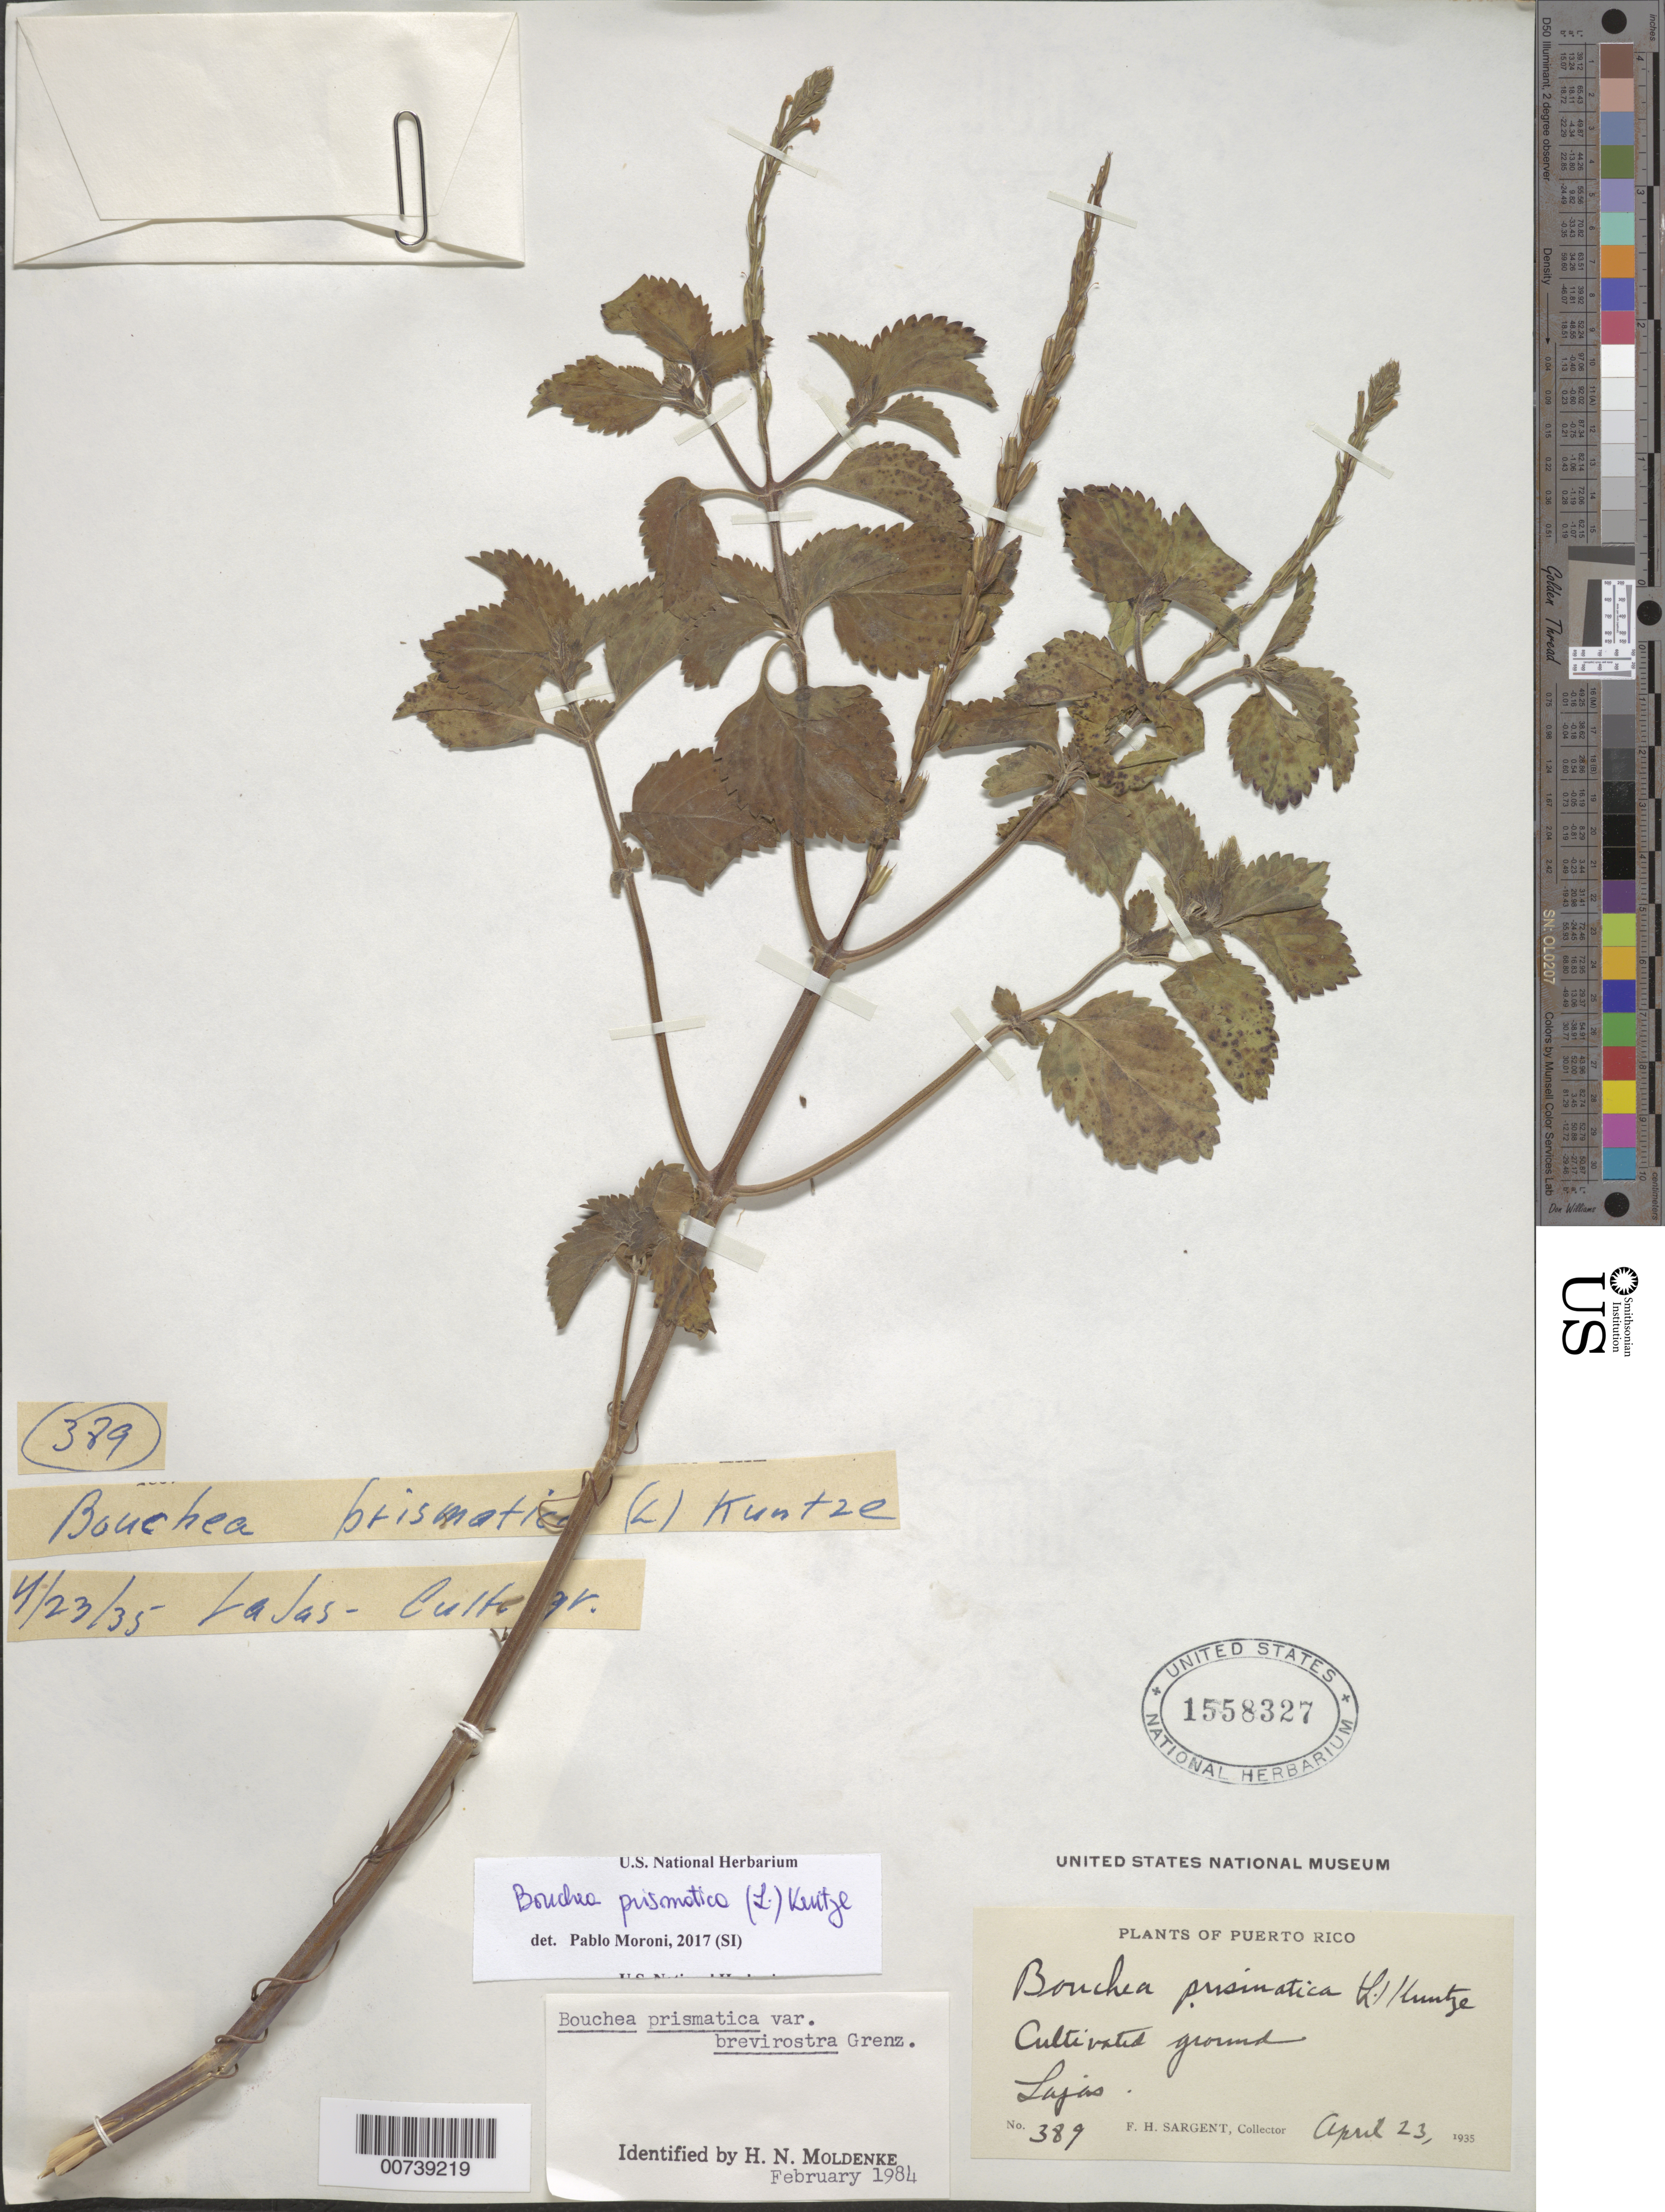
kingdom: Plantae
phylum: Tracheophyta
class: Magnoliopsida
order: Lamiales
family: Verbenaceae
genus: Bouchea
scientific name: Bouchea prismatica var. brevirostra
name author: Grenzeb.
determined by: Moldenke, H. N.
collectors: F. H. Sargent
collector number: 389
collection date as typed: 23 Apr 1935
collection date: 1935-04-23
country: Puerto Rico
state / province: Lajas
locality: Lajas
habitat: Cultivated ground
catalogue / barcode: US 1558327